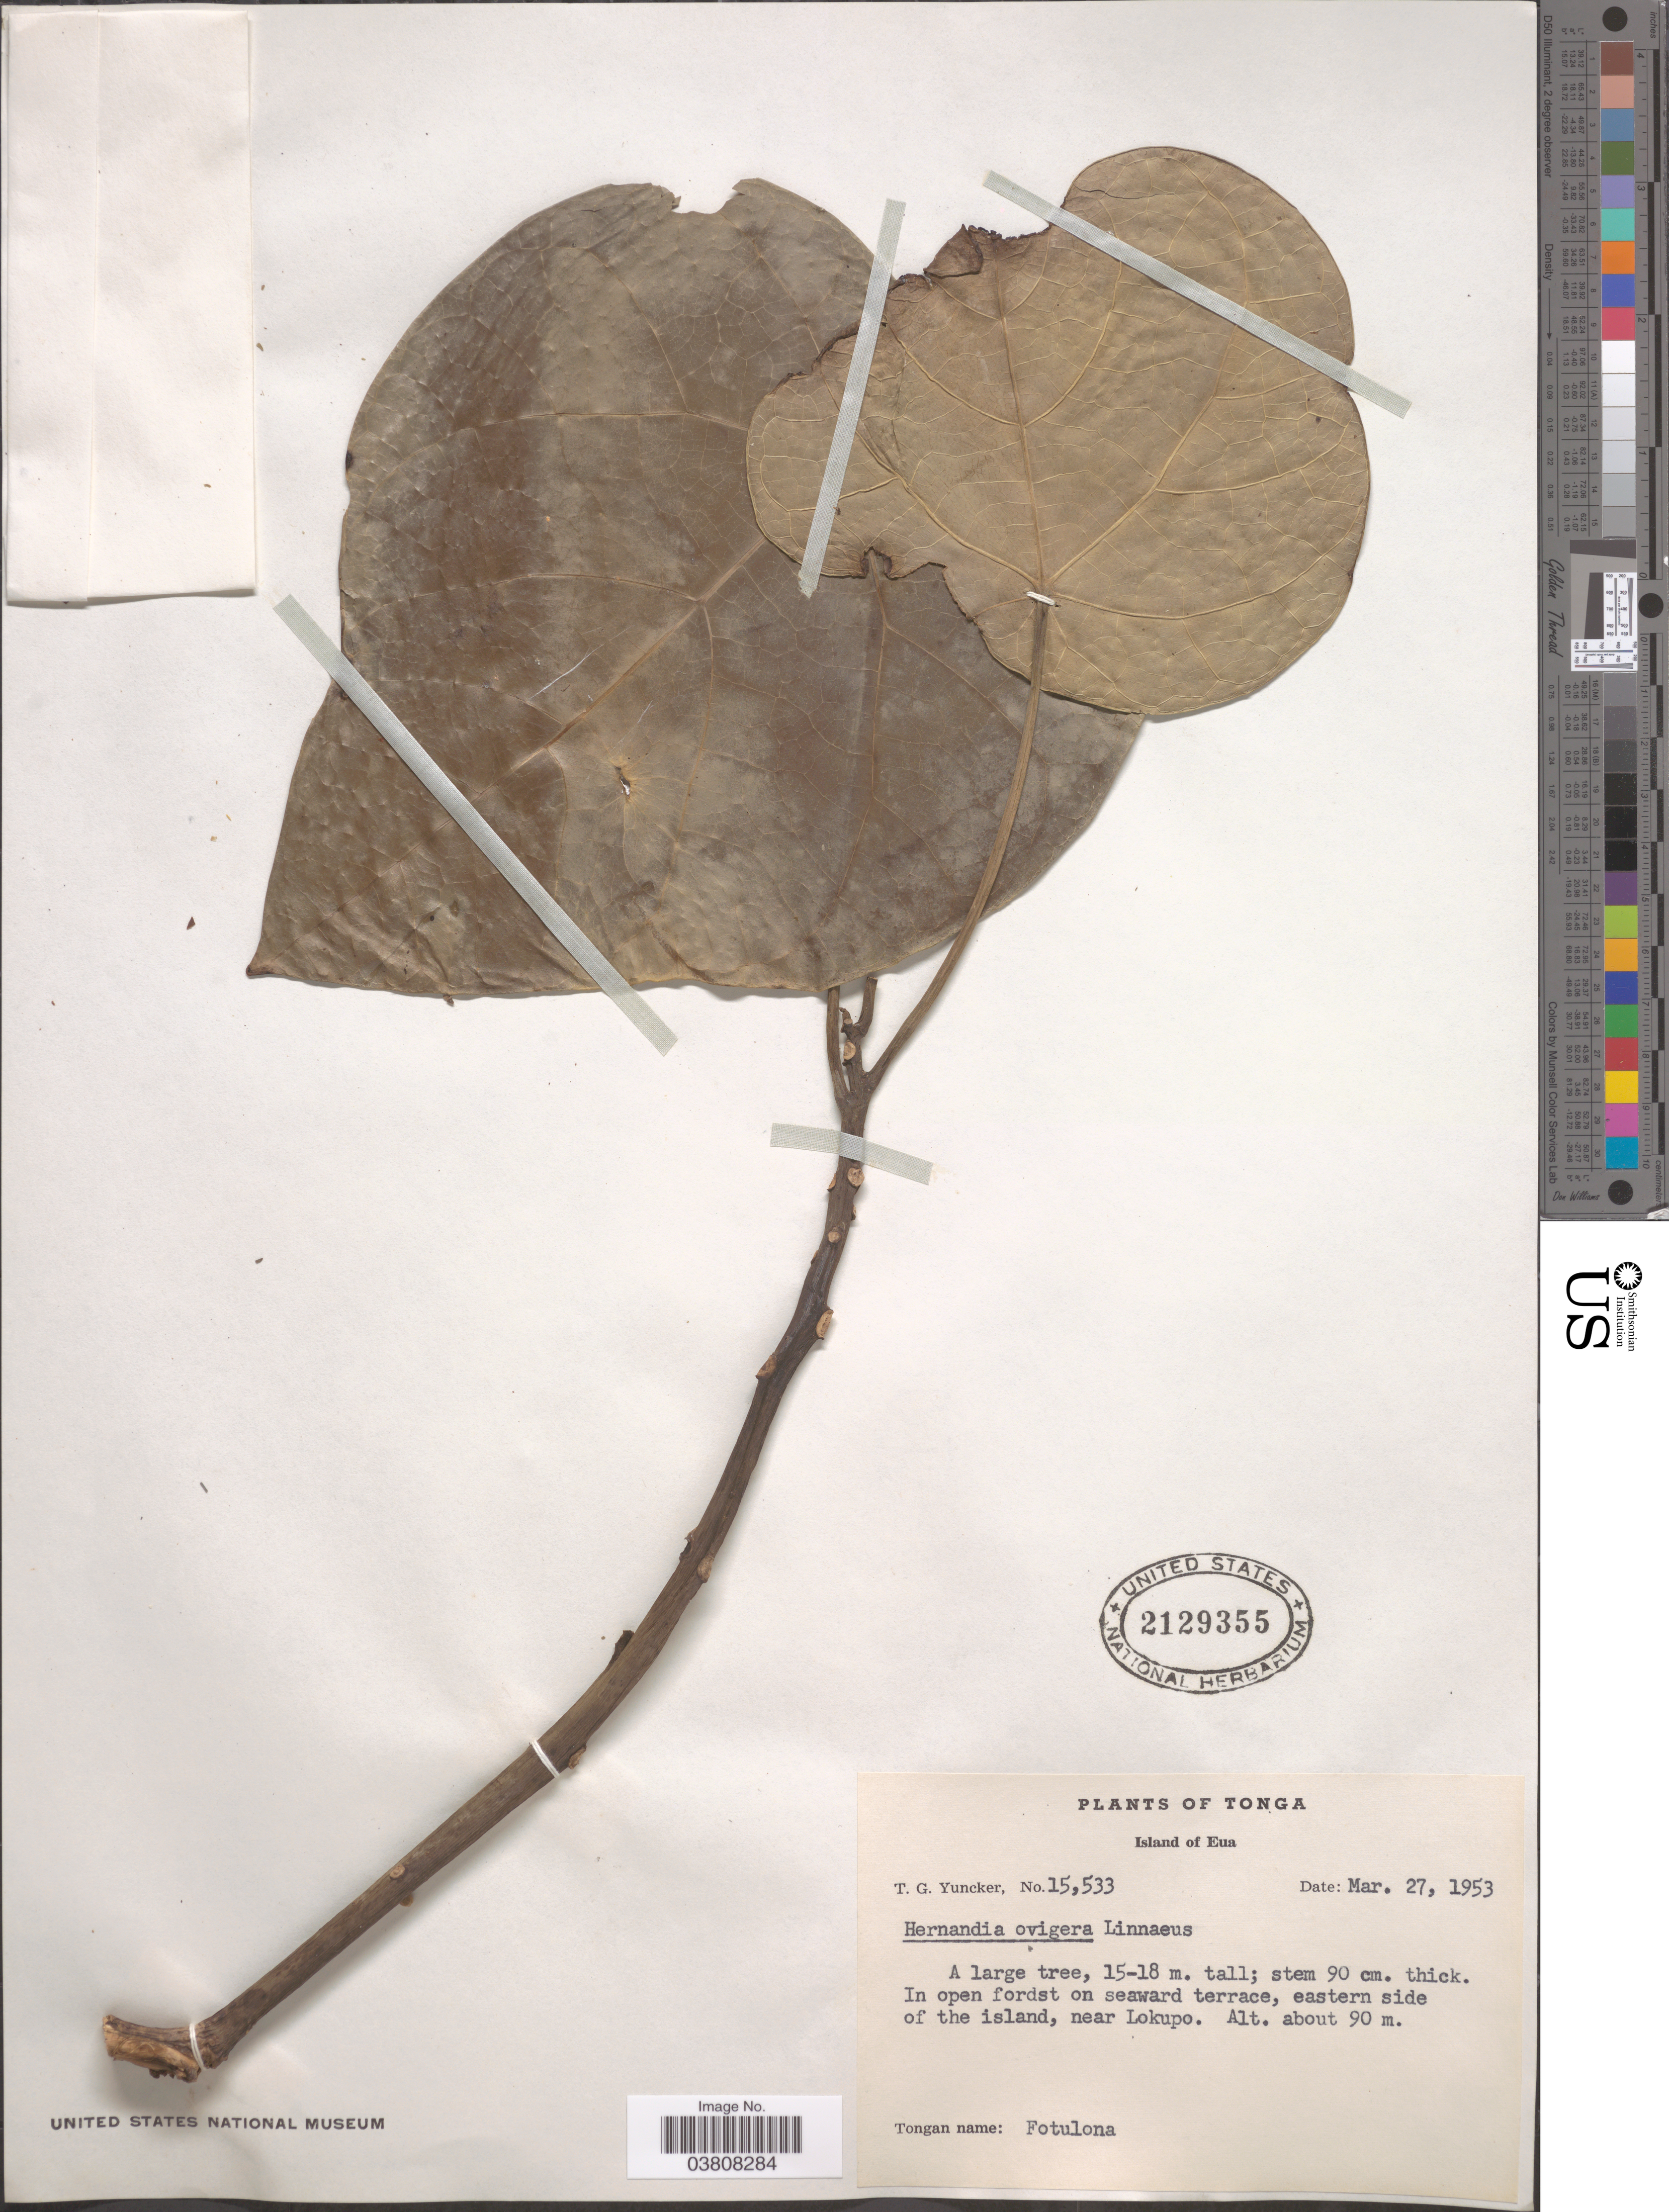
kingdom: Plantae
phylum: Tracheophyta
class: Magnoliopsida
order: Laurales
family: Hernandiaceae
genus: Hernandia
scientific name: Hernandia nymphaeifolia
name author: (C. Presl) Kubitzki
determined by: Strong, Mark T., (BOT), Smithsonian Institution - National Museum of Natural History (UNITED STATES)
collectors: T. G. Yuncker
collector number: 15533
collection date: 1953-03-29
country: Tonga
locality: Island of Eua. On seaward terrace, eastern side of the island, near Lokupo.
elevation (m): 90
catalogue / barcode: US 2129355